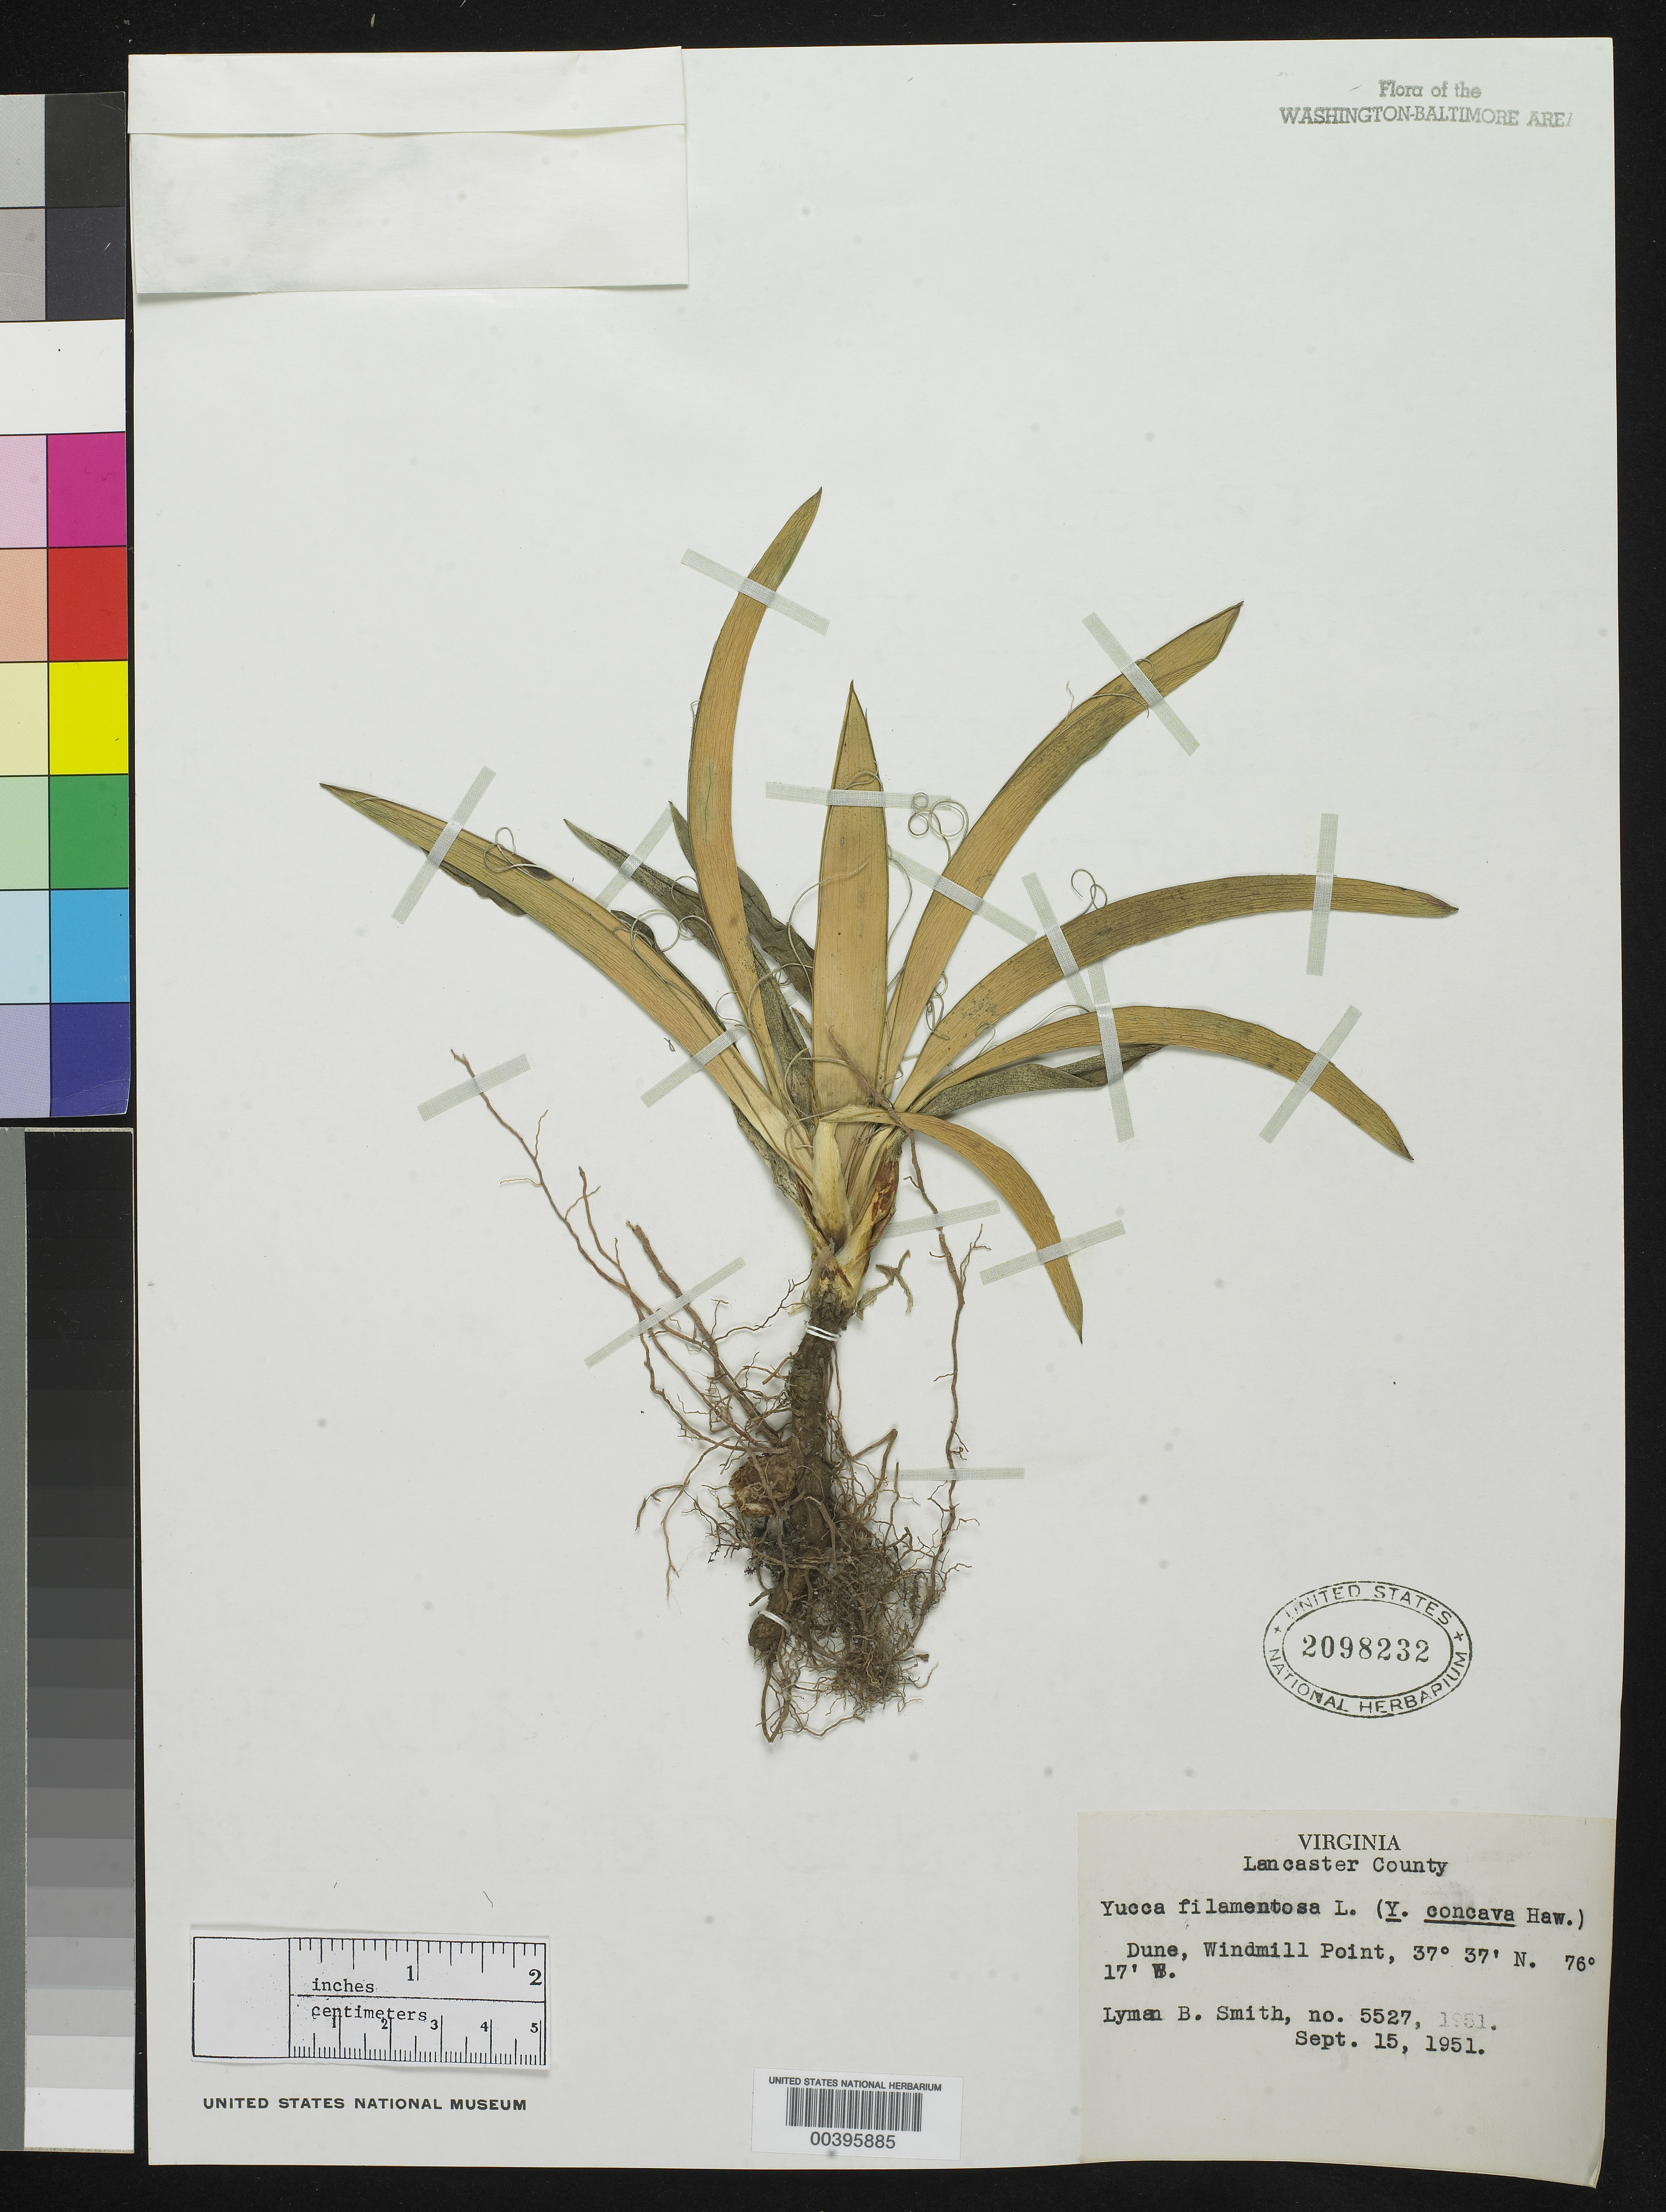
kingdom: Plantae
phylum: Tracheophyta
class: Liliopsida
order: Asparagales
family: Asparagaceae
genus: Yucca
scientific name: Yucca filamentosa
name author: L.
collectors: L. Smith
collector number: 5527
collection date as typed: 15 Sep 1951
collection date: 1951-09-15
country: United States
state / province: Virginia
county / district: Lancaster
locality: Windmill Point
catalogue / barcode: US 2098232